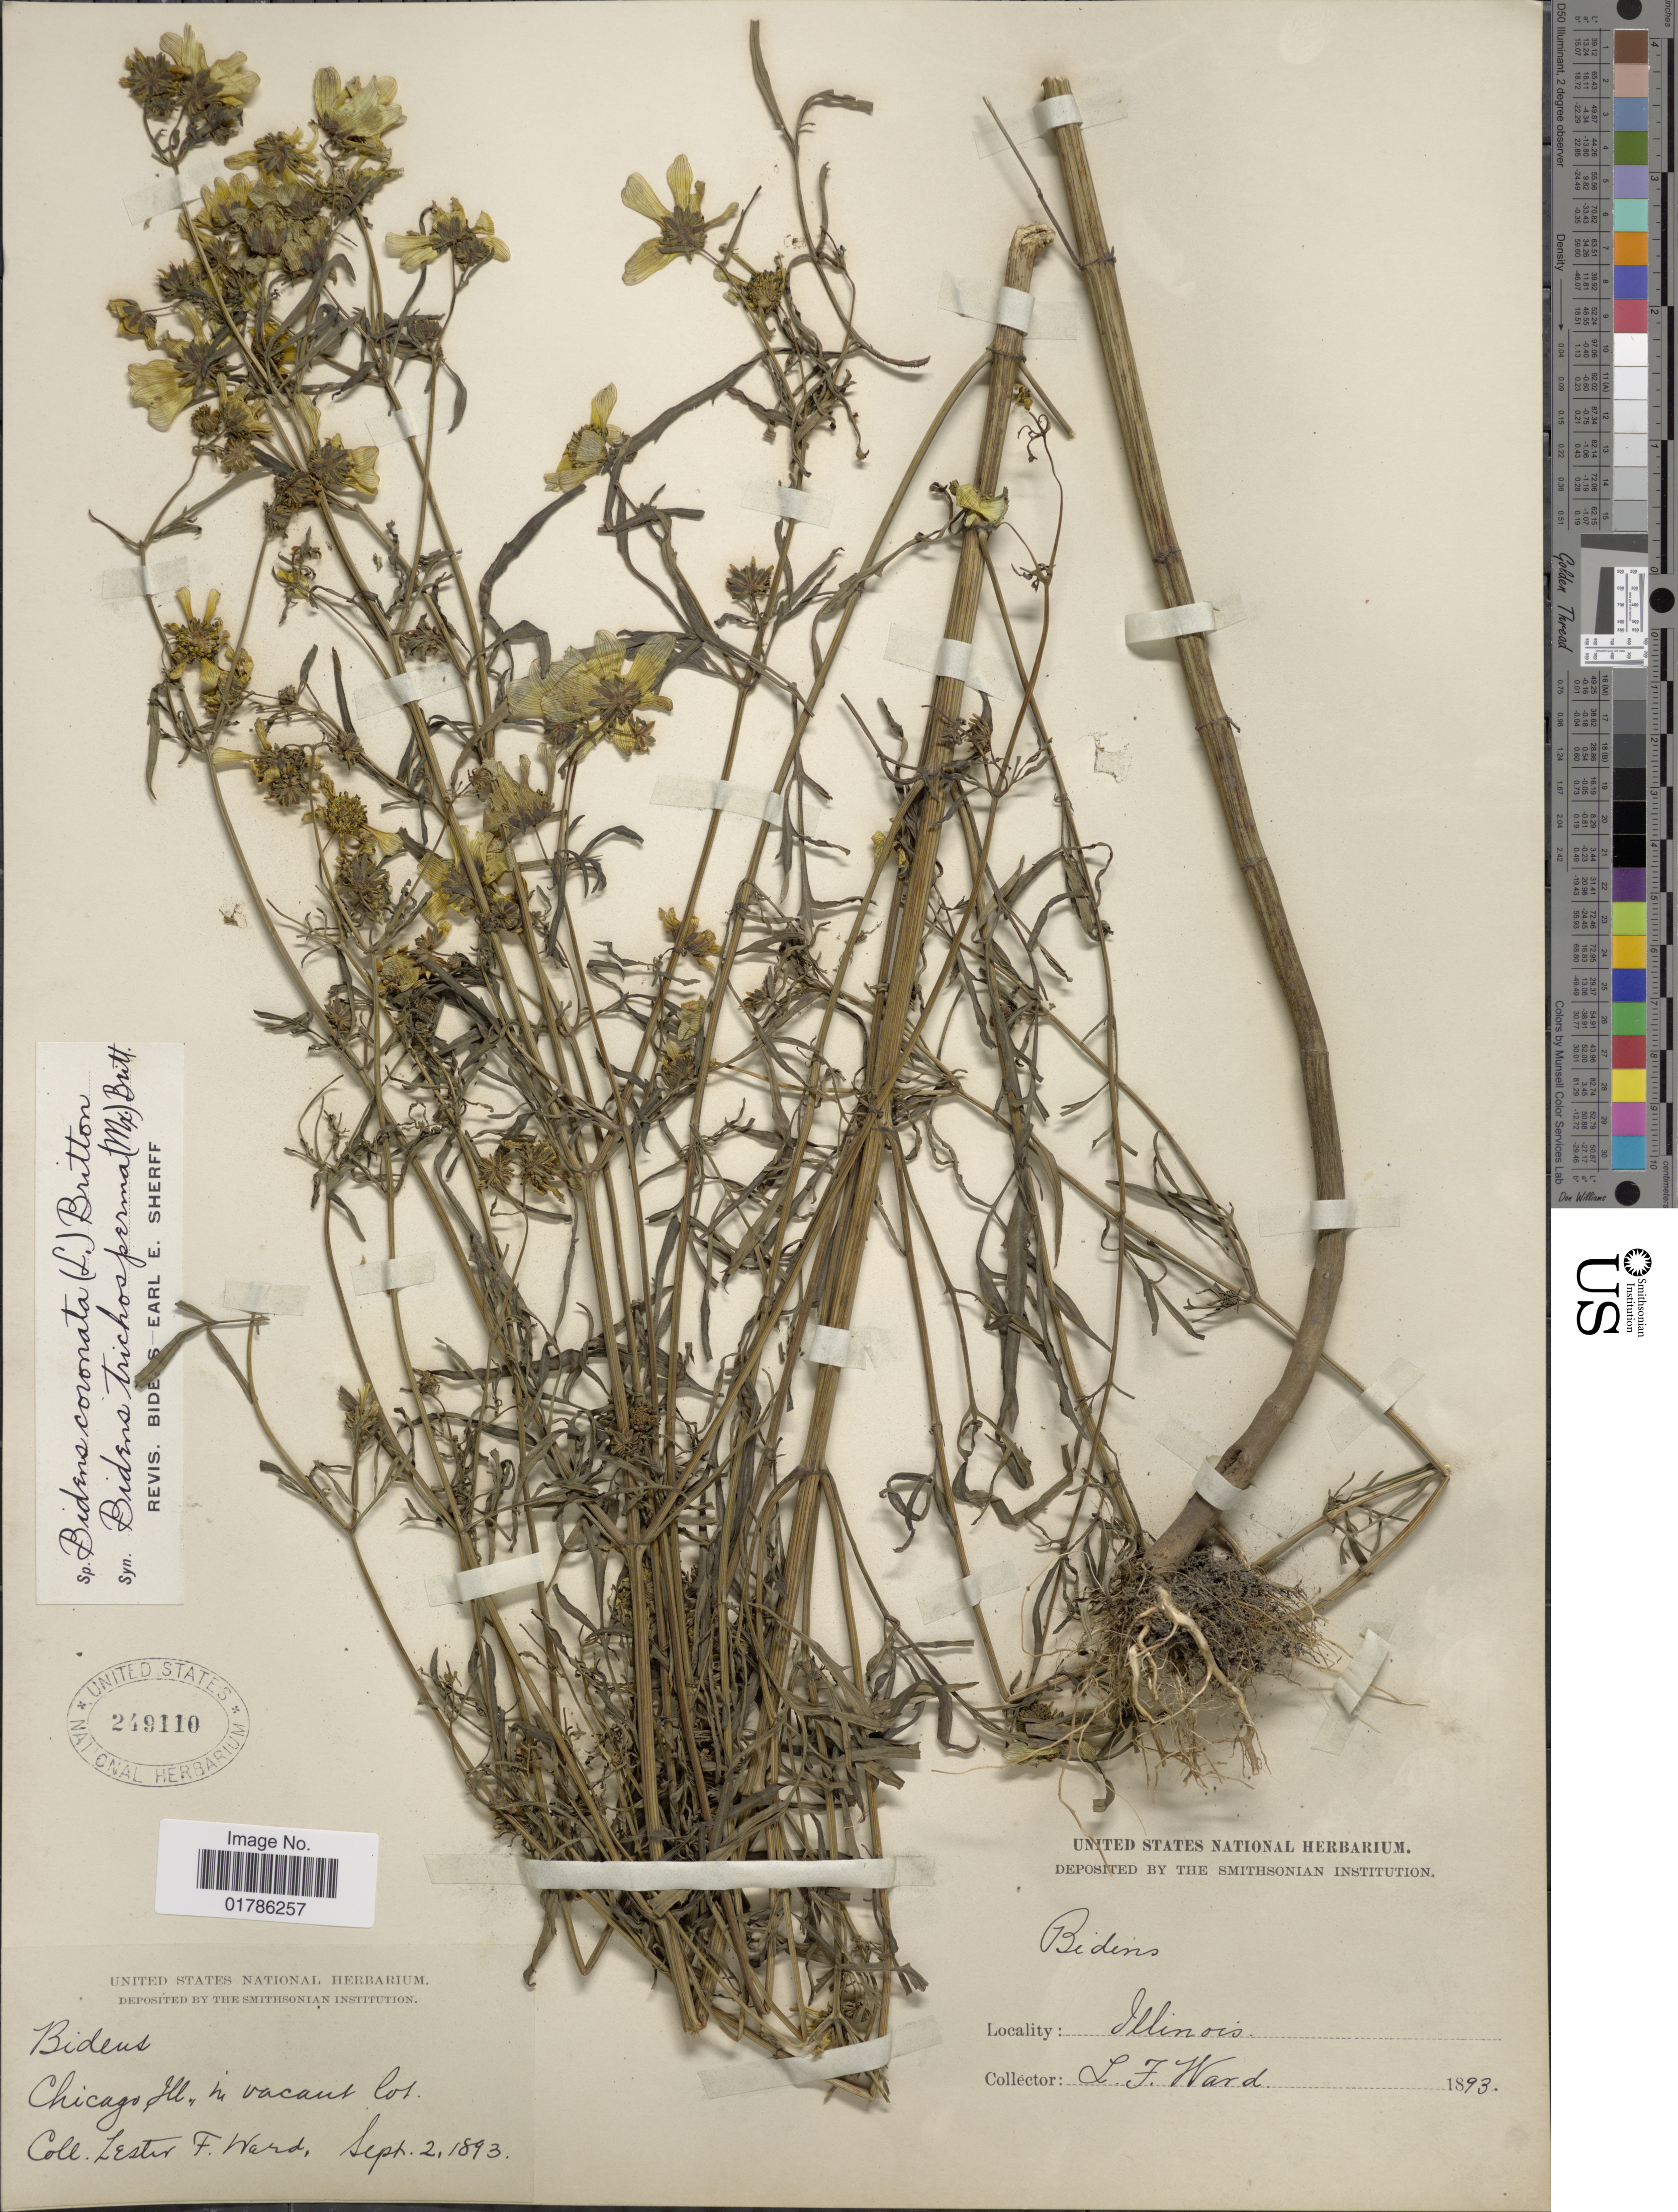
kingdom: Plantae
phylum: Tracheophyta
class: Magnoliopsida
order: Asterales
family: Asteraceae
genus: Bidens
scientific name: Bidens coronata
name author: (L.) Britton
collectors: L. F. Ward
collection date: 1893-09-02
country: United States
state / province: Illinois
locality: Chicago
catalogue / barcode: US 249110